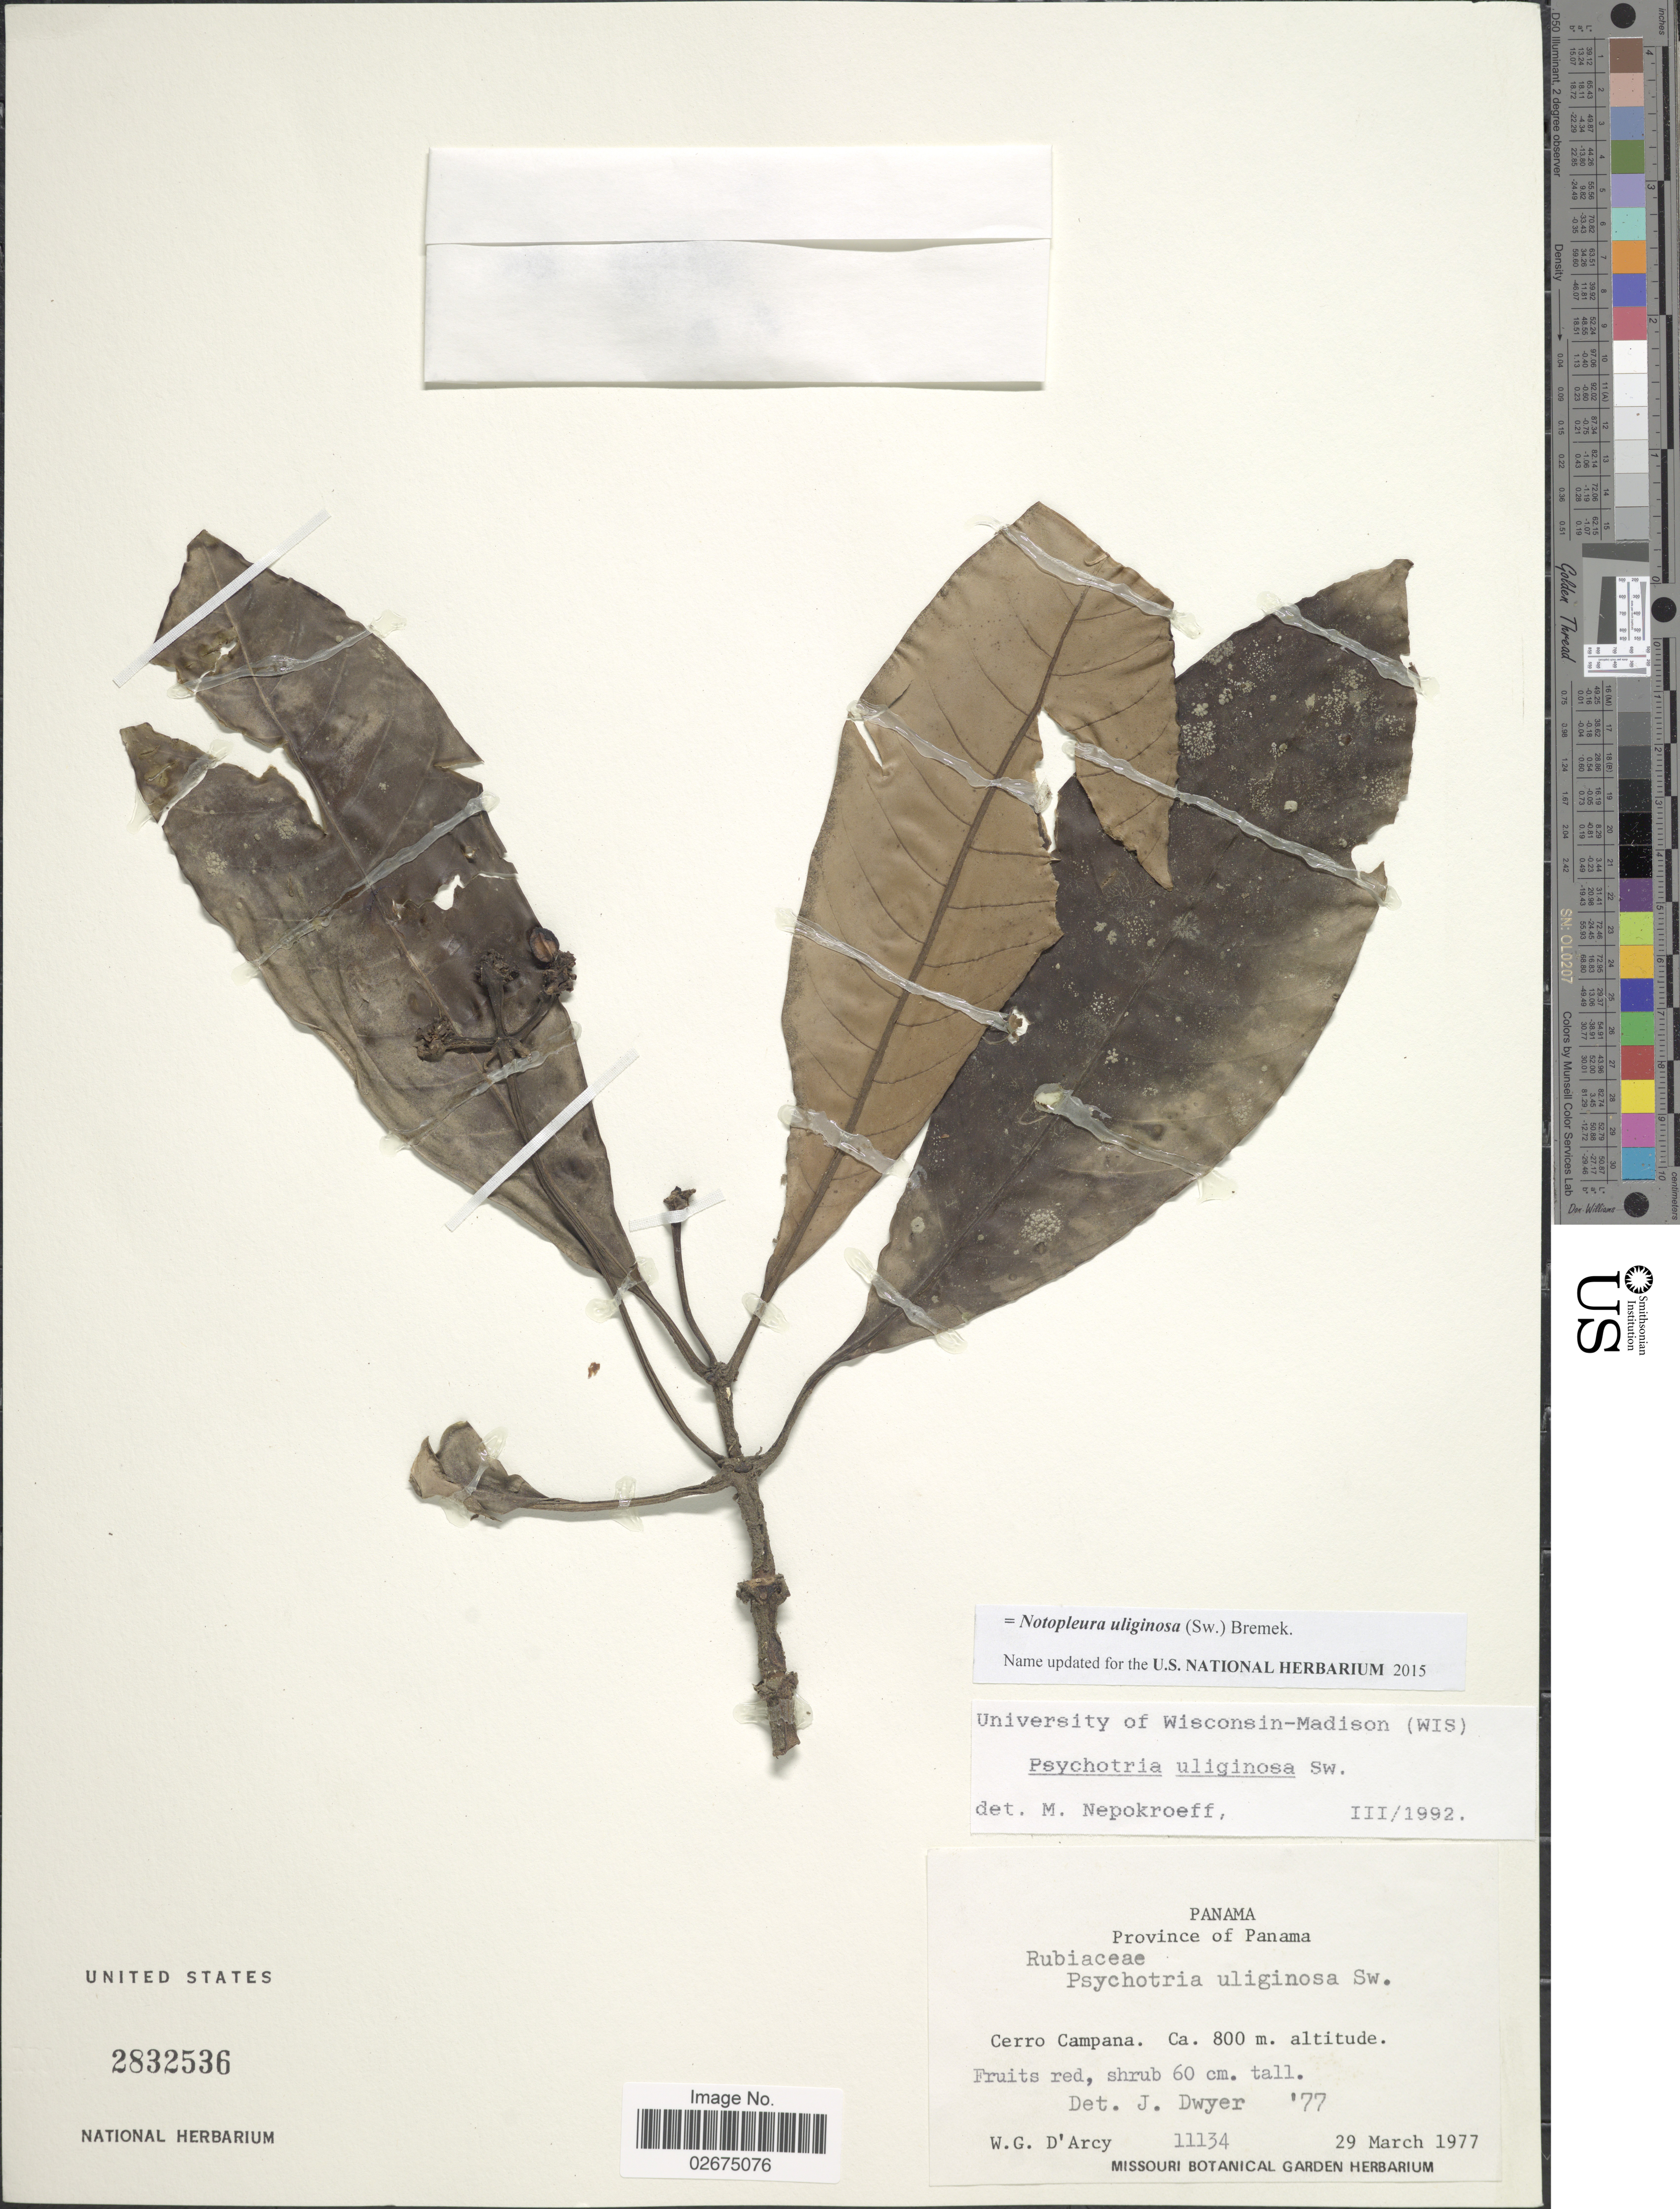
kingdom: Plantae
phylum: Tracheophyta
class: Magnoliopsida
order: Gentianales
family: Rubiaceae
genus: Notopleura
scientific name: Notopleura uliginosa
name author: (Sw.) Bremek.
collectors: W. G. D'Arcy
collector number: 11134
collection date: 1977-03-29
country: Panama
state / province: Panamá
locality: Cerro Campana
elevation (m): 800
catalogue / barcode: US 2832536